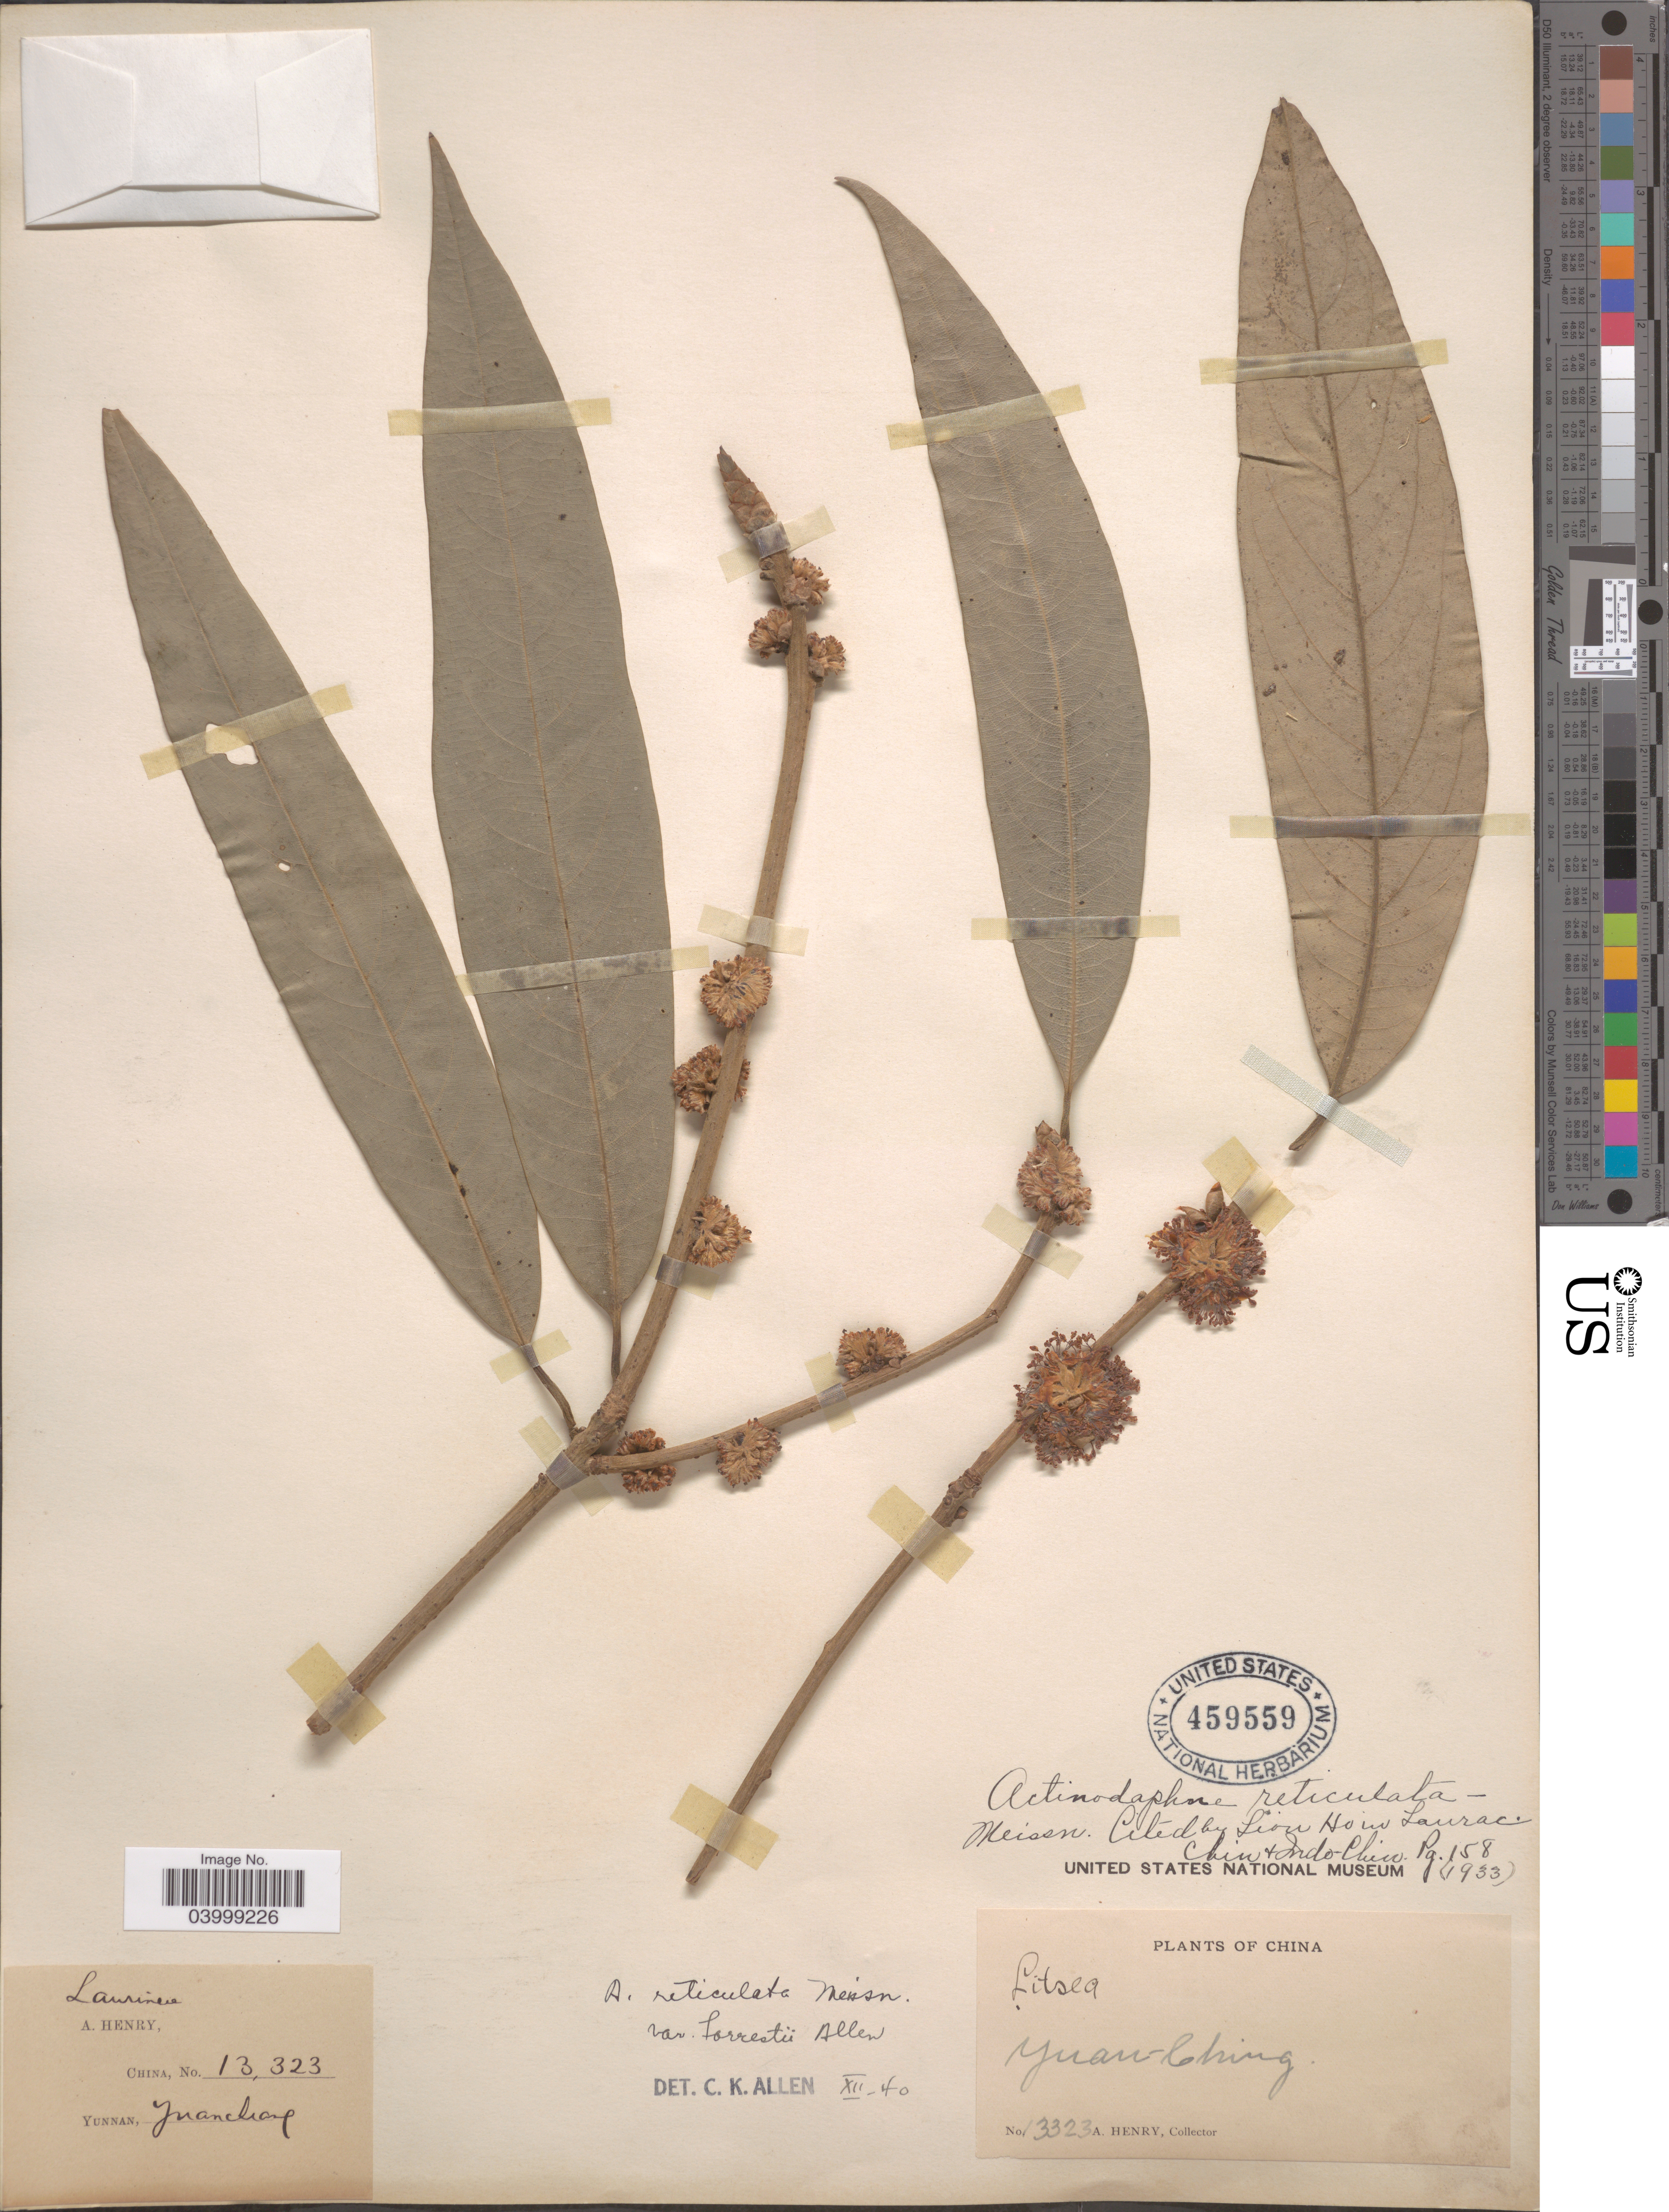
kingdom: Plantae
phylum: Tracheophyta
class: Magnoliopsida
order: Laurales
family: Lauraceae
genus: Actinodaphne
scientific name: Actinodaphne reticulata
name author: Meisn.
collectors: A. Henry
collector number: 13323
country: China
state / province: Yunnan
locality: Yuan-Ching.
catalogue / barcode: US 459559